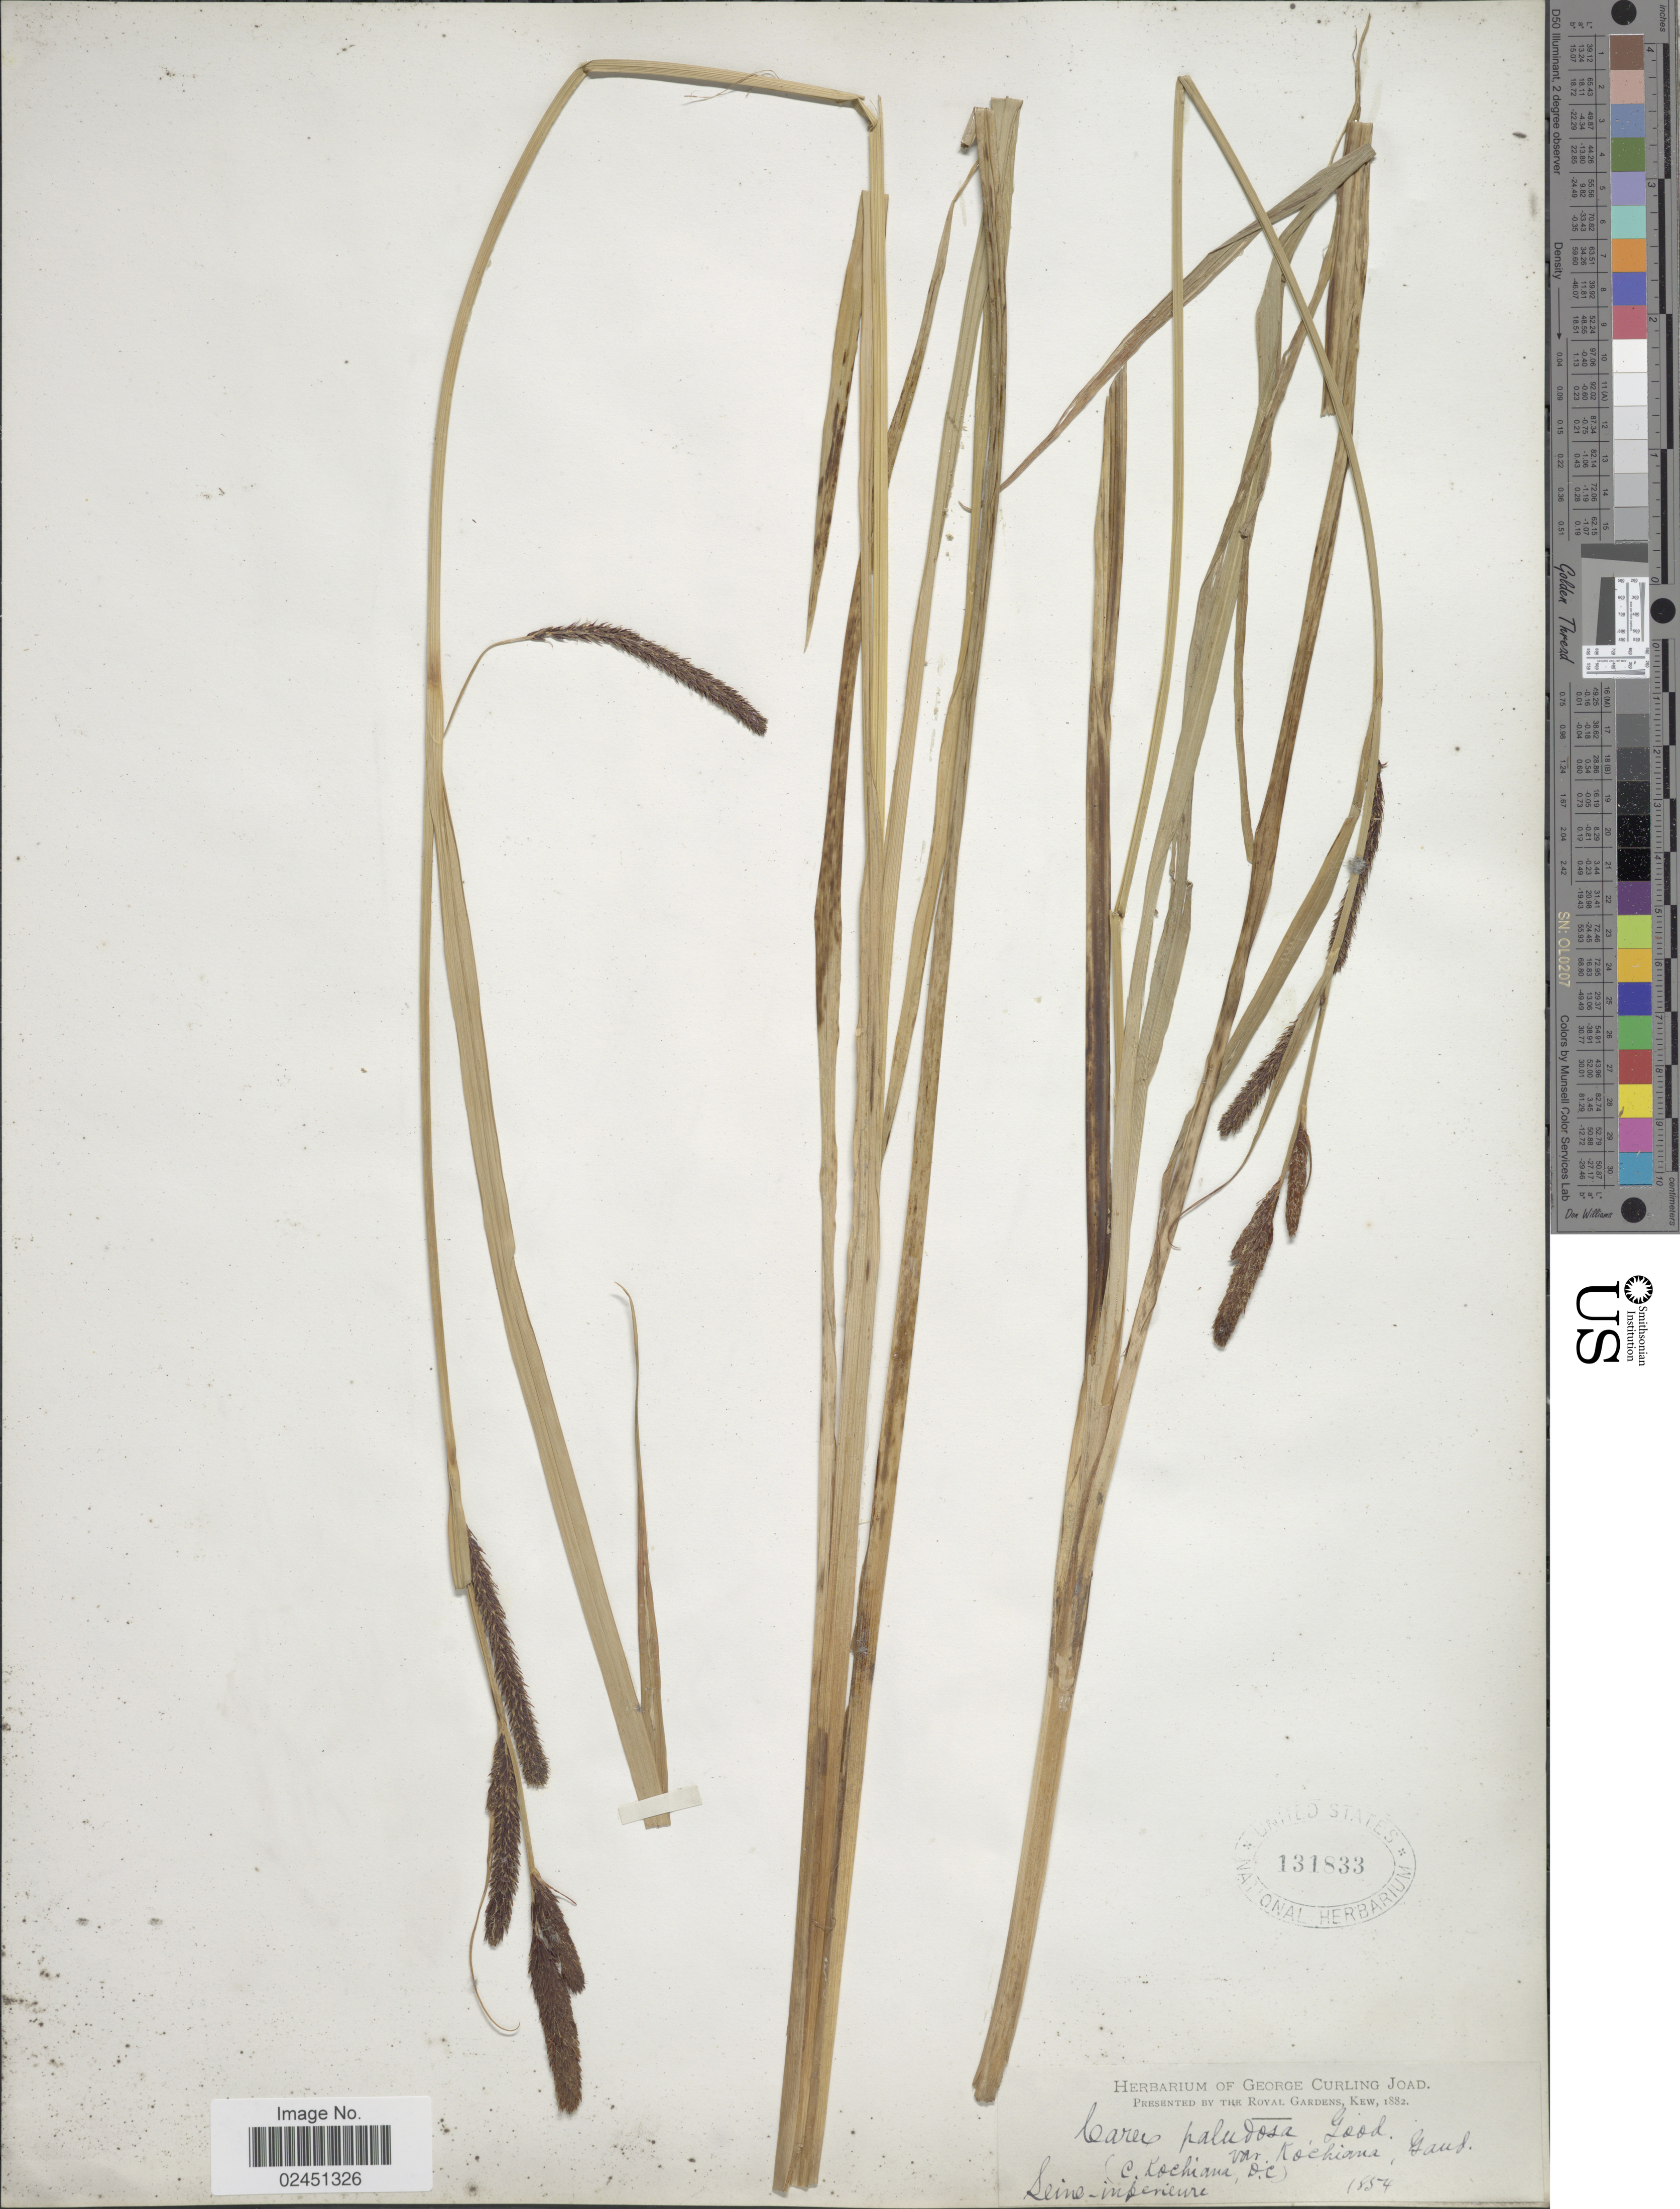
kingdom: Plantae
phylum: Tracheophyta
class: Liliopsida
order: Poales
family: Cyperaceae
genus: Carex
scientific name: Carex acutiformis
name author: Ehrh.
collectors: ex herb. George Curling Joad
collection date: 1854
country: France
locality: Seine-inferieure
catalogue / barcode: US 131833